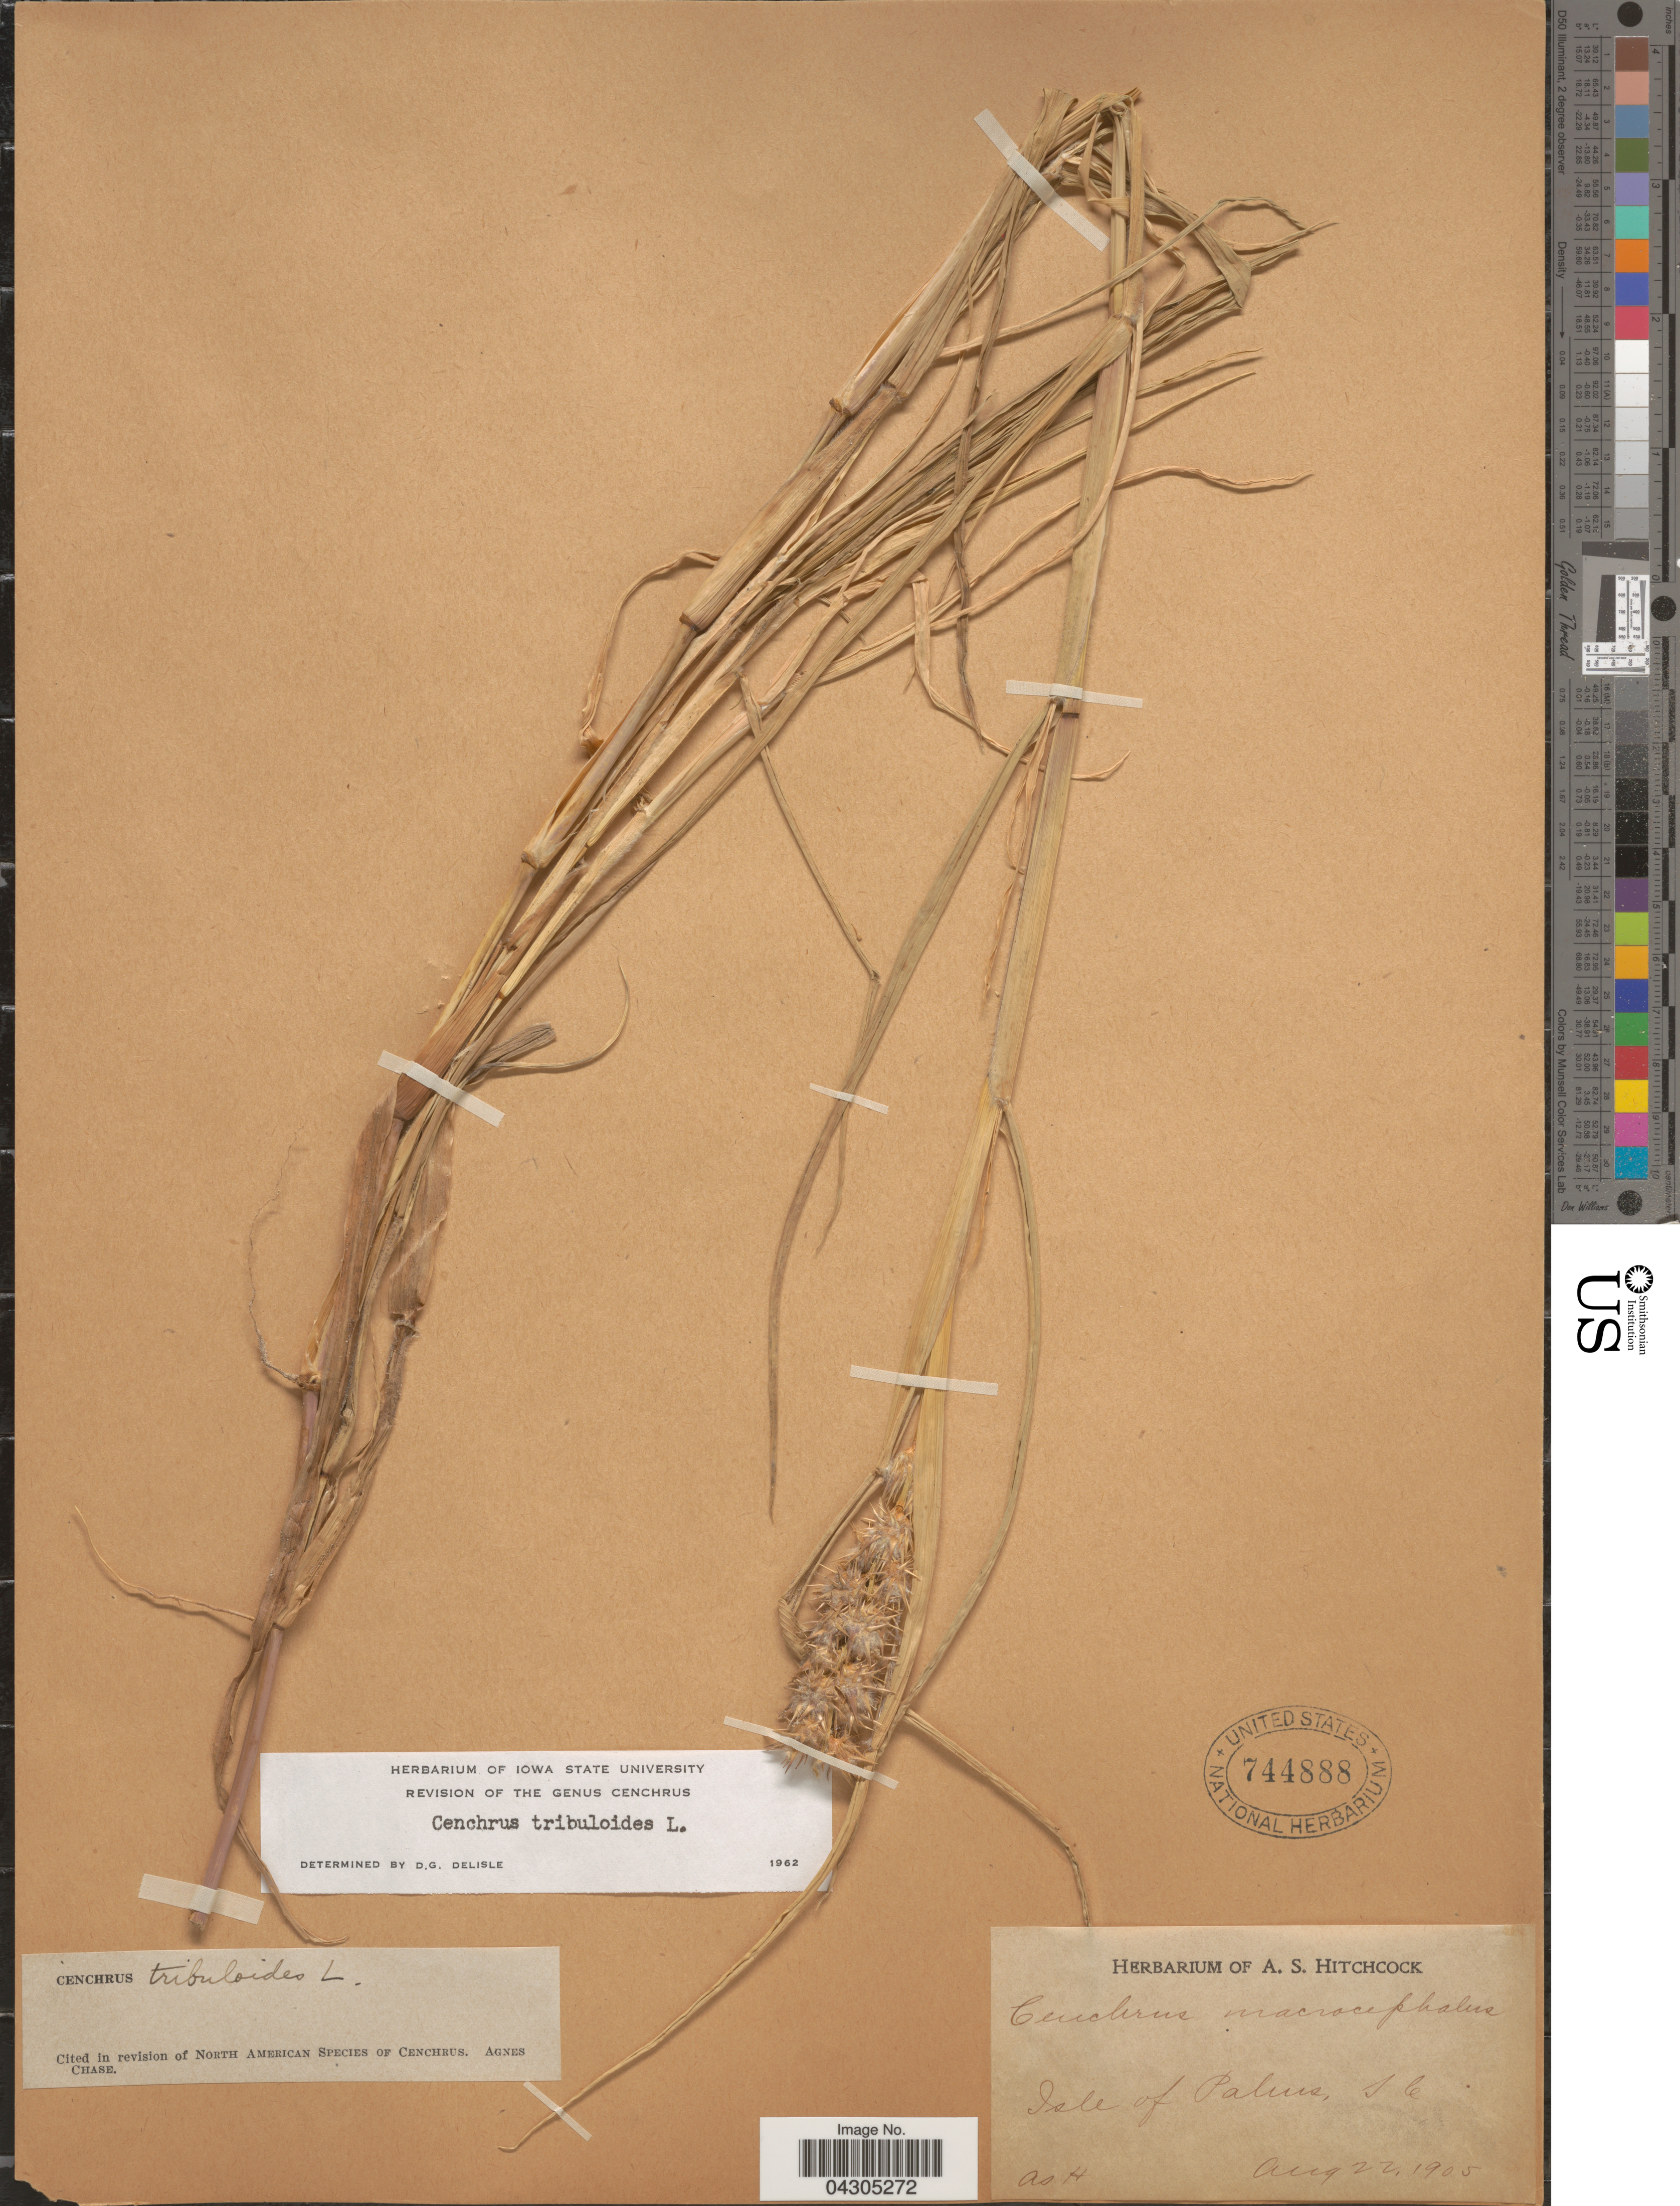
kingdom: Plantae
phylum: Tracheophyta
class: Liliopsida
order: Poales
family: Poaceae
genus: Cenchrus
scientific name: Cenchrus tribuloides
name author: L.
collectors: A. S. Hitchcock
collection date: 1905-08-22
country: United States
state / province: South Carolina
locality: Isle of Palms.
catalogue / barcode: US 744888